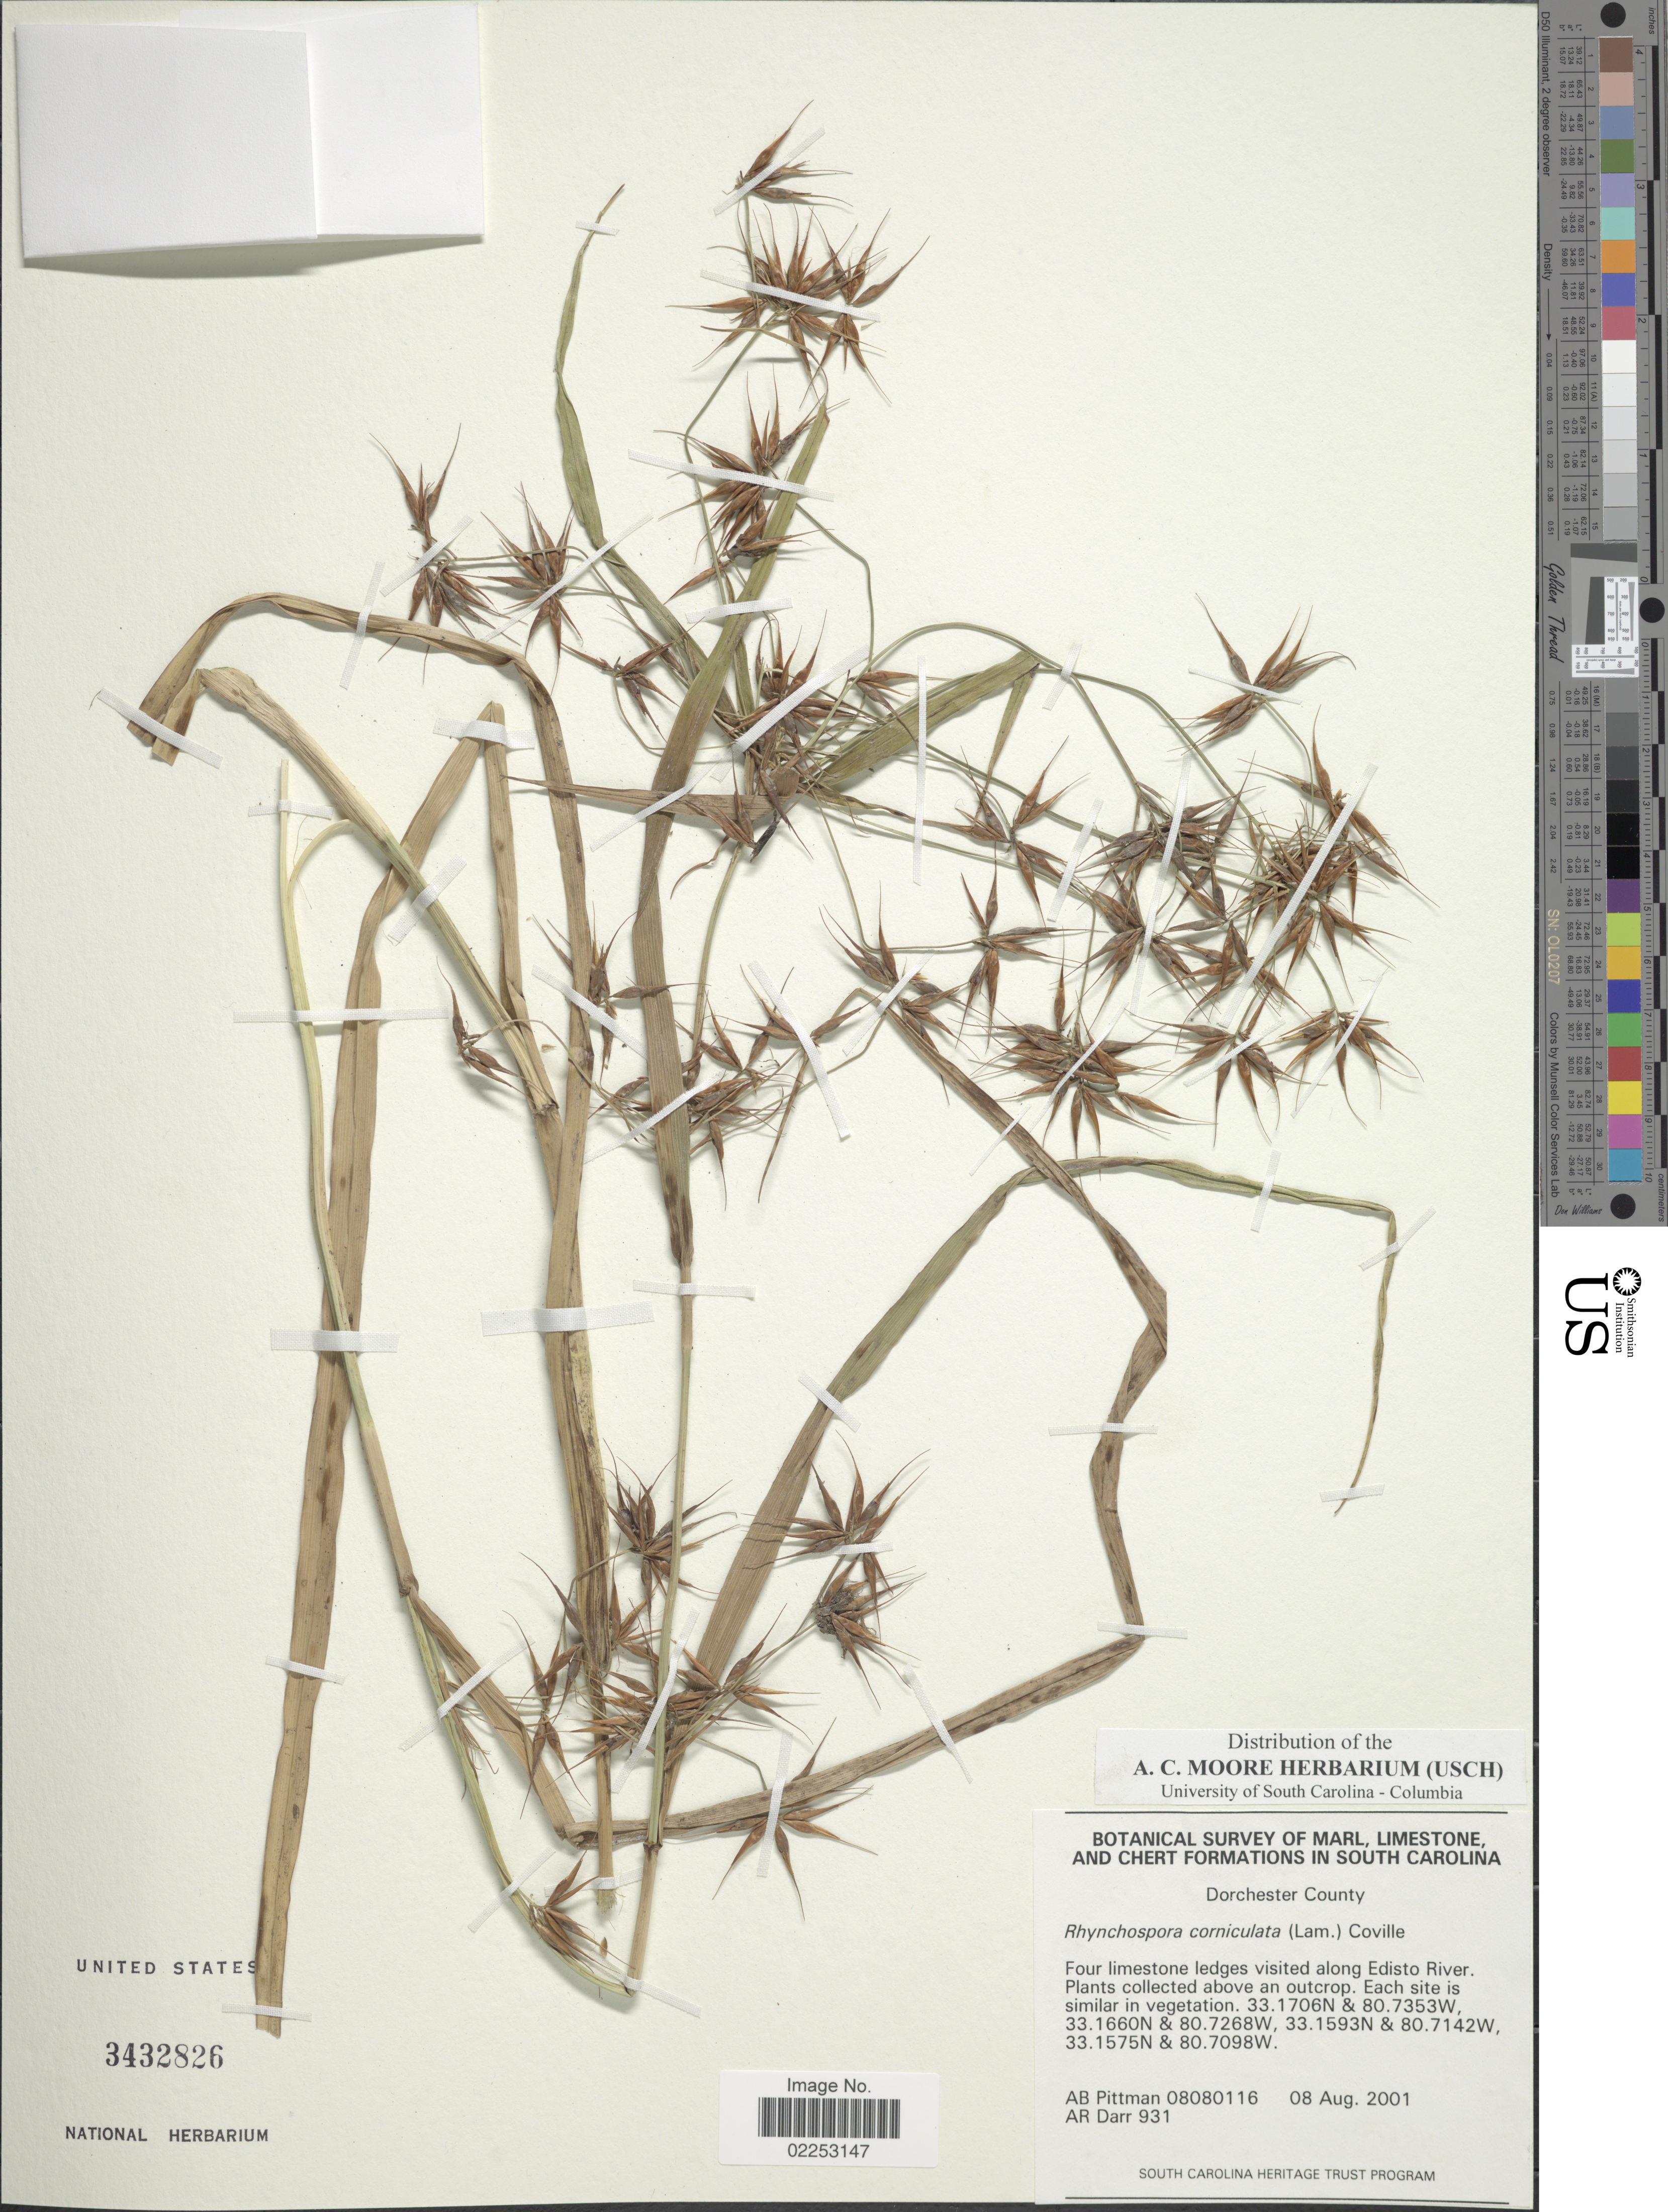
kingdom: Plantae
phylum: Tracheophyta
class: Liliopsida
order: Poales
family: Cyperaceae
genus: Rhynchospora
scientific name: Rhynchospora corniculata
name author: (Lam.) A. Gray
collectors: A. B. Pittman & A. Darr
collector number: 08080116/931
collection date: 2001-08-08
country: United States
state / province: South Carolina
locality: Dorchester County, along Edisto River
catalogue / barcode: US 3432826